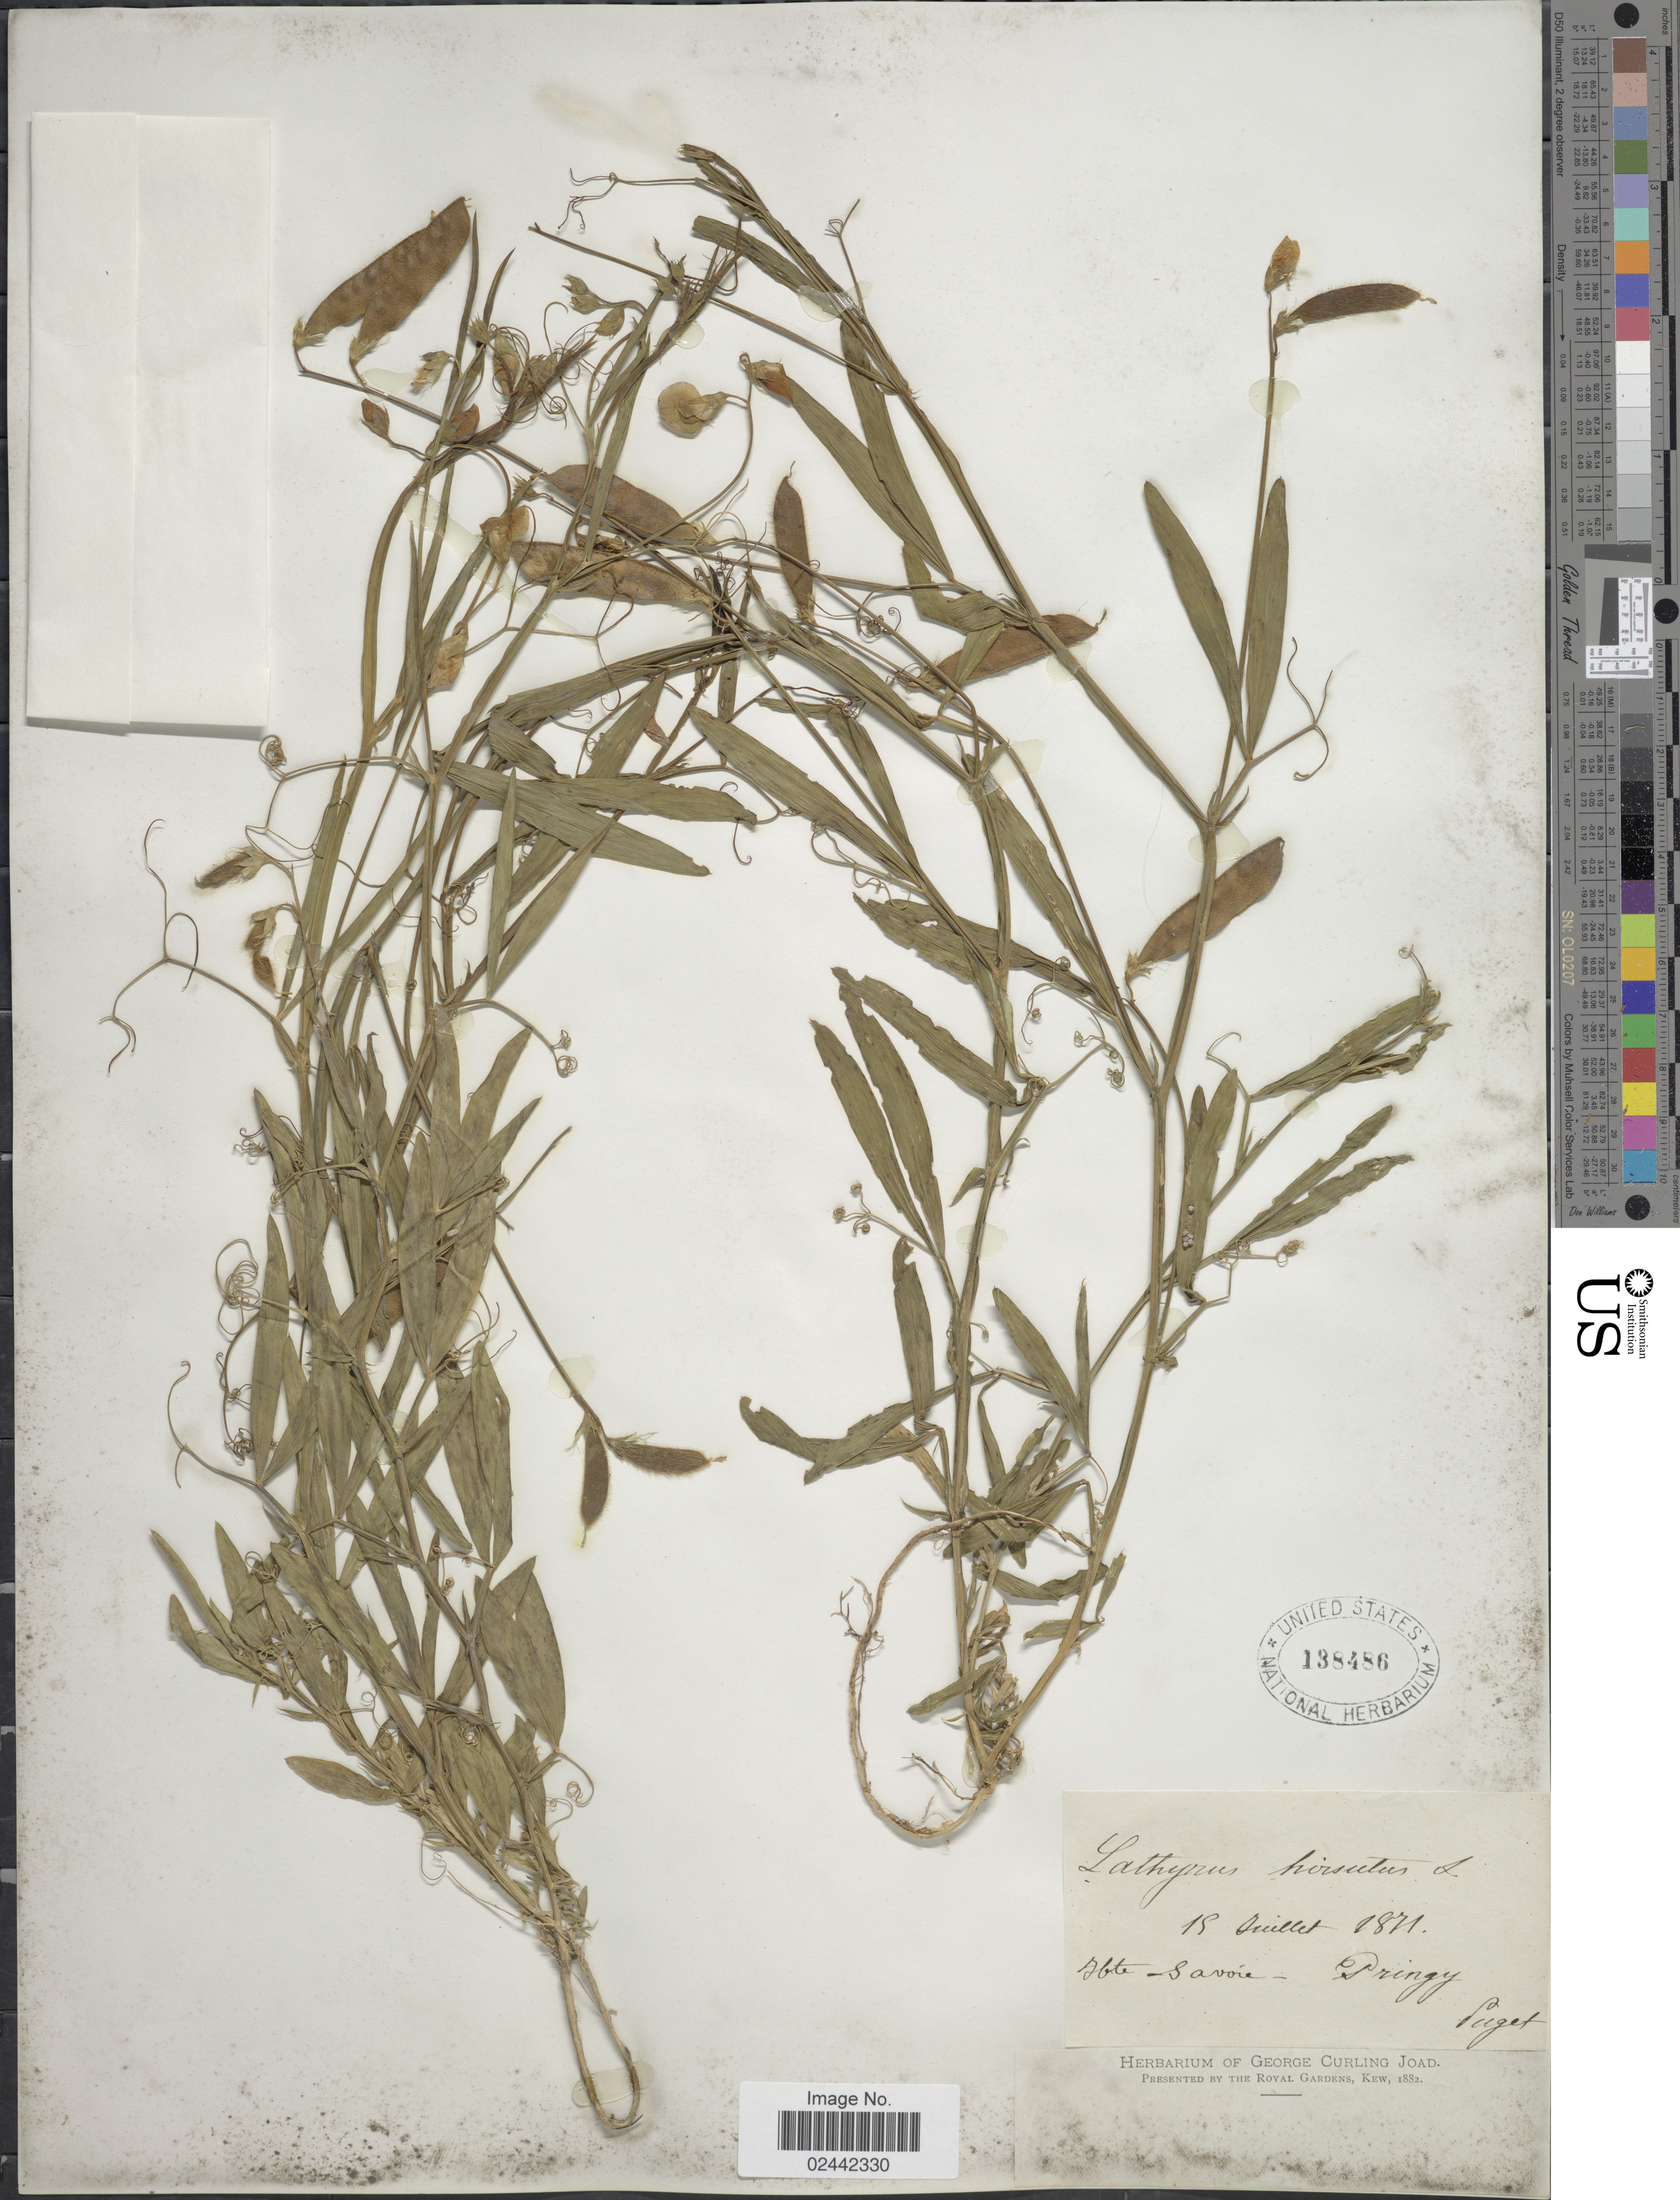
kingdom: Plantae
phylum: Tracheophyta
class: Magnoliopsida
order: Fabales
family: Fabaceae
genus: Lathyrus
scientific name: Lathyrus hirsutus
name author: L.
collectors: -. Puget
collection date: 1871-07-15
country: France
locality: Hte. Savoie - Pringy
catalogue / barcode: US 138486